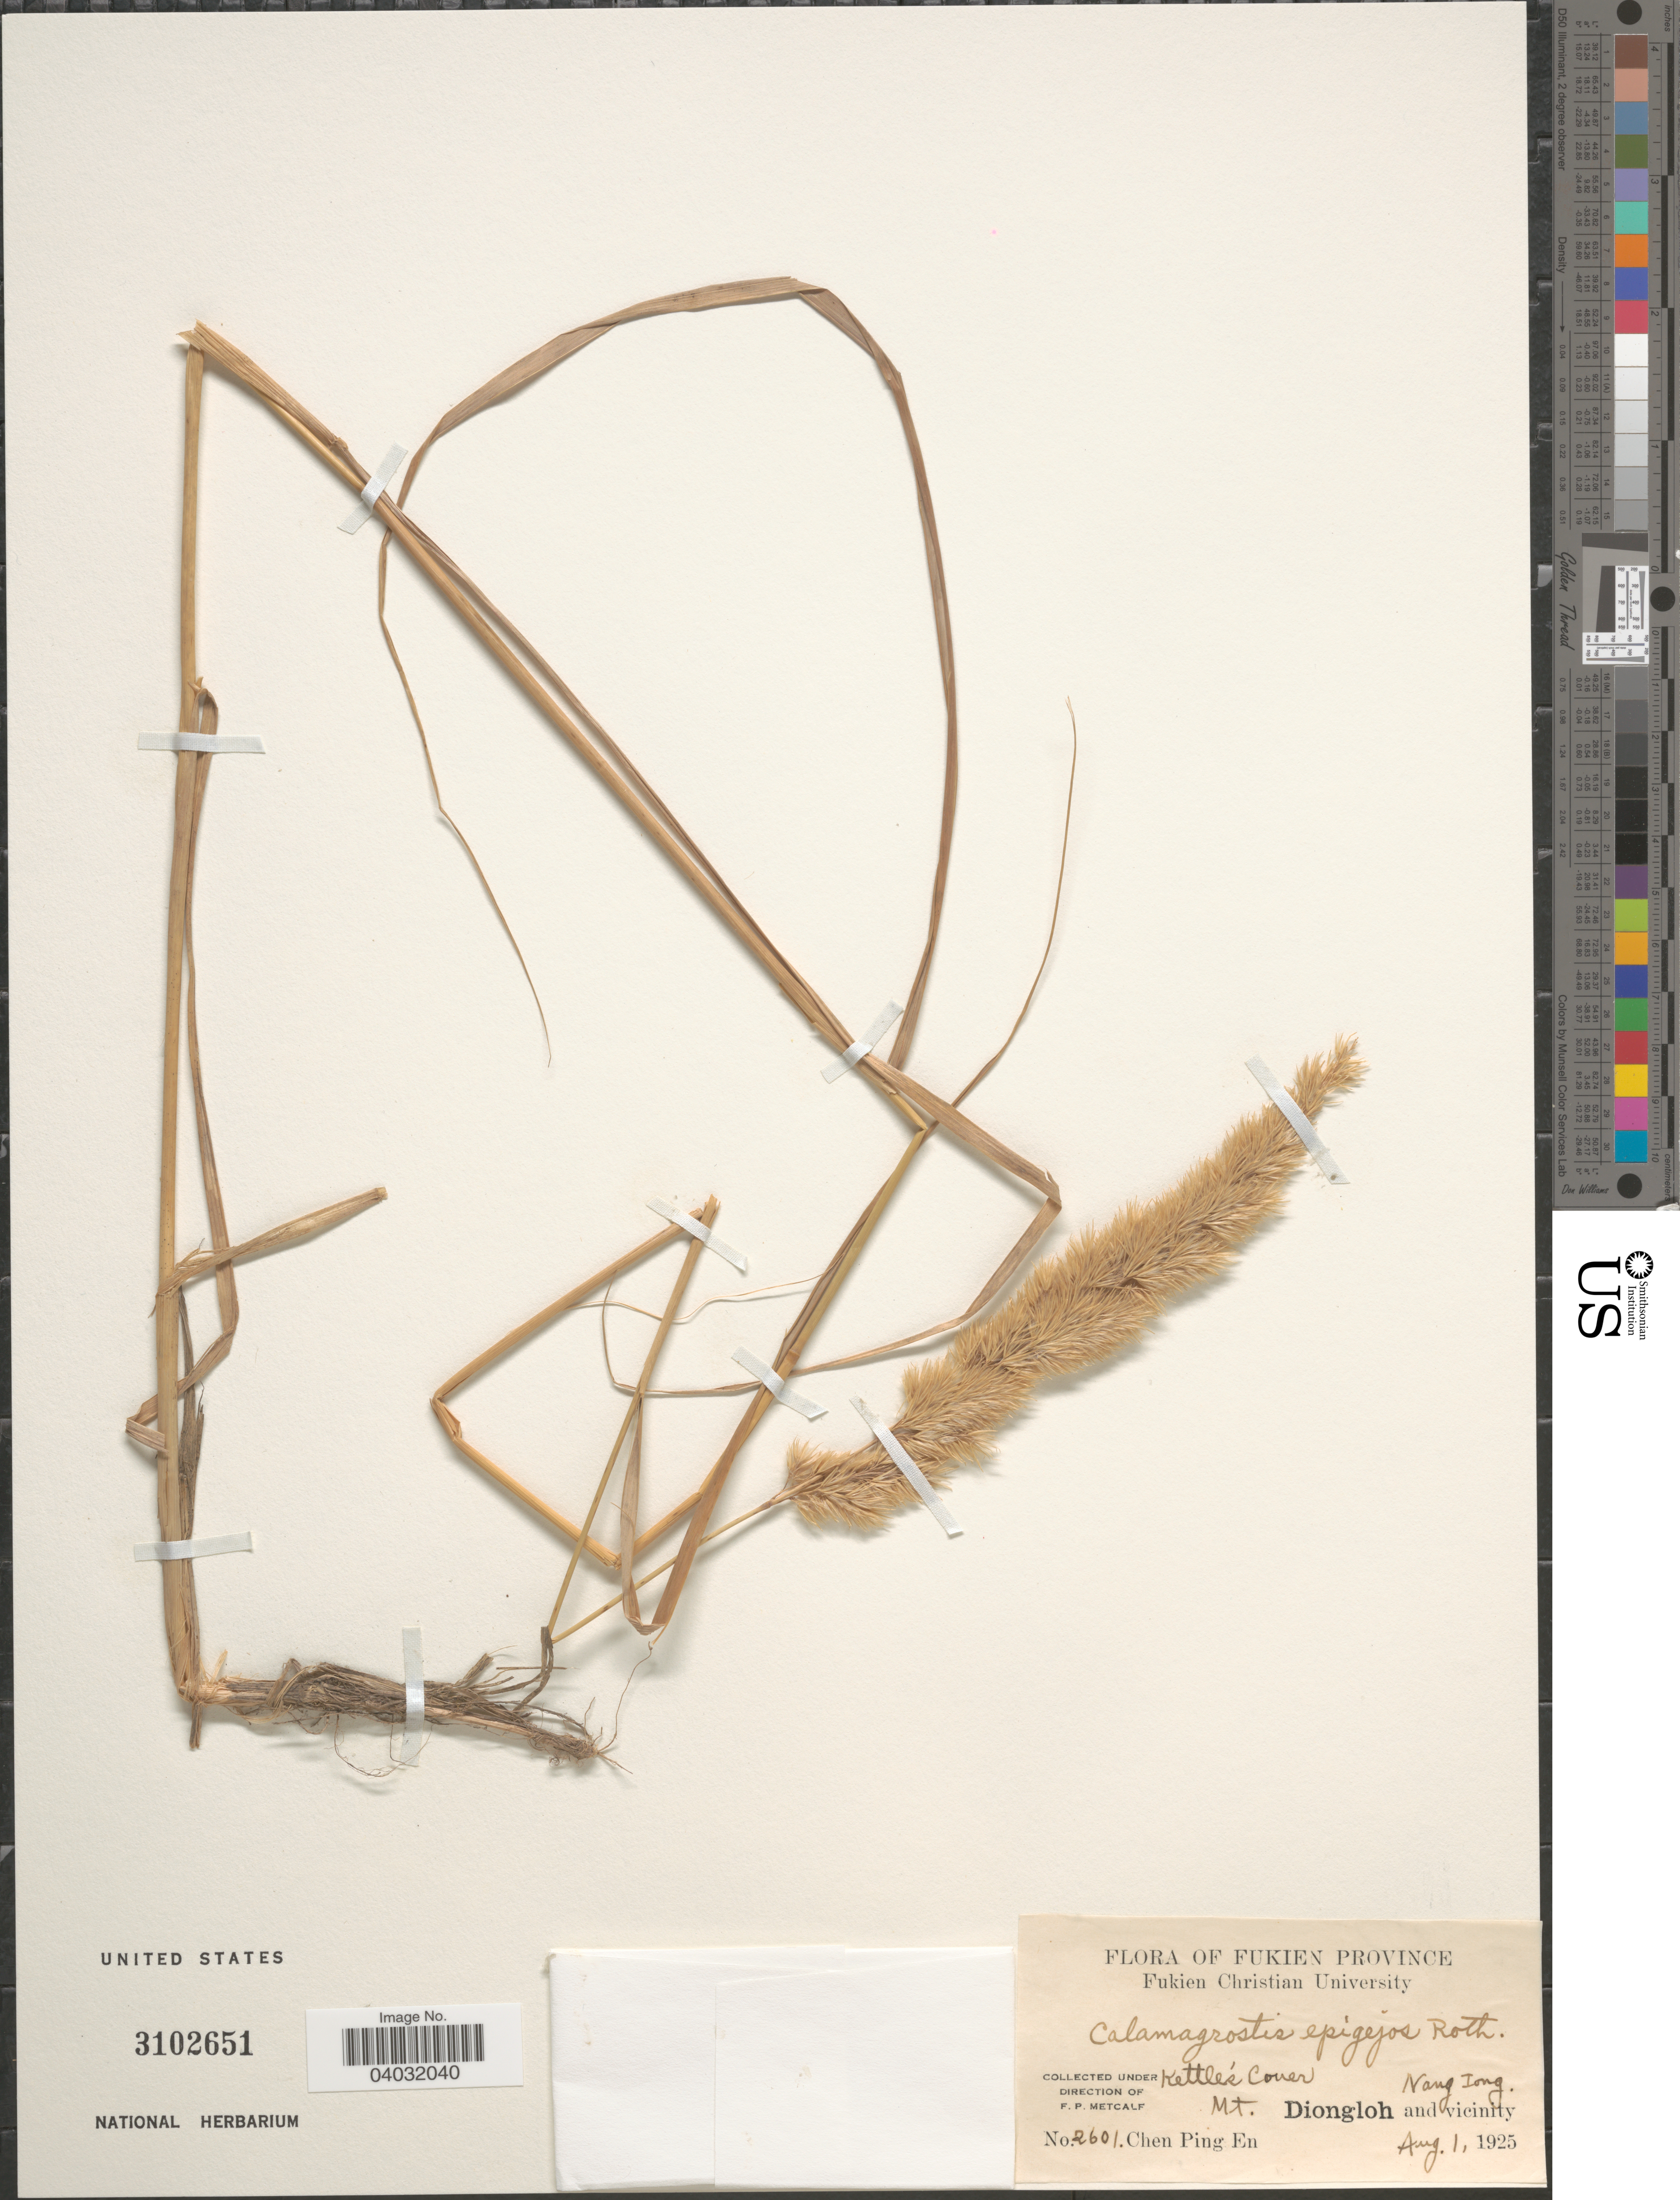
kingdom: Plantae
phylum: Tracheophyta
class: Liliopsida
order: Poales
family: Poaceae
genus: Calamagrostis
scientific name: Calamagrostis epigeios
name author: (L.) Roth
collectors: C. Ping En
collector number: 2601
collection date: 1925-08-01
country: China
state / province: Fujian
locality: Fukien Province. Nang Iong. Kettle's Cover Mt. Diongloh and vicinity.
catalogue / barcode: US 3102651